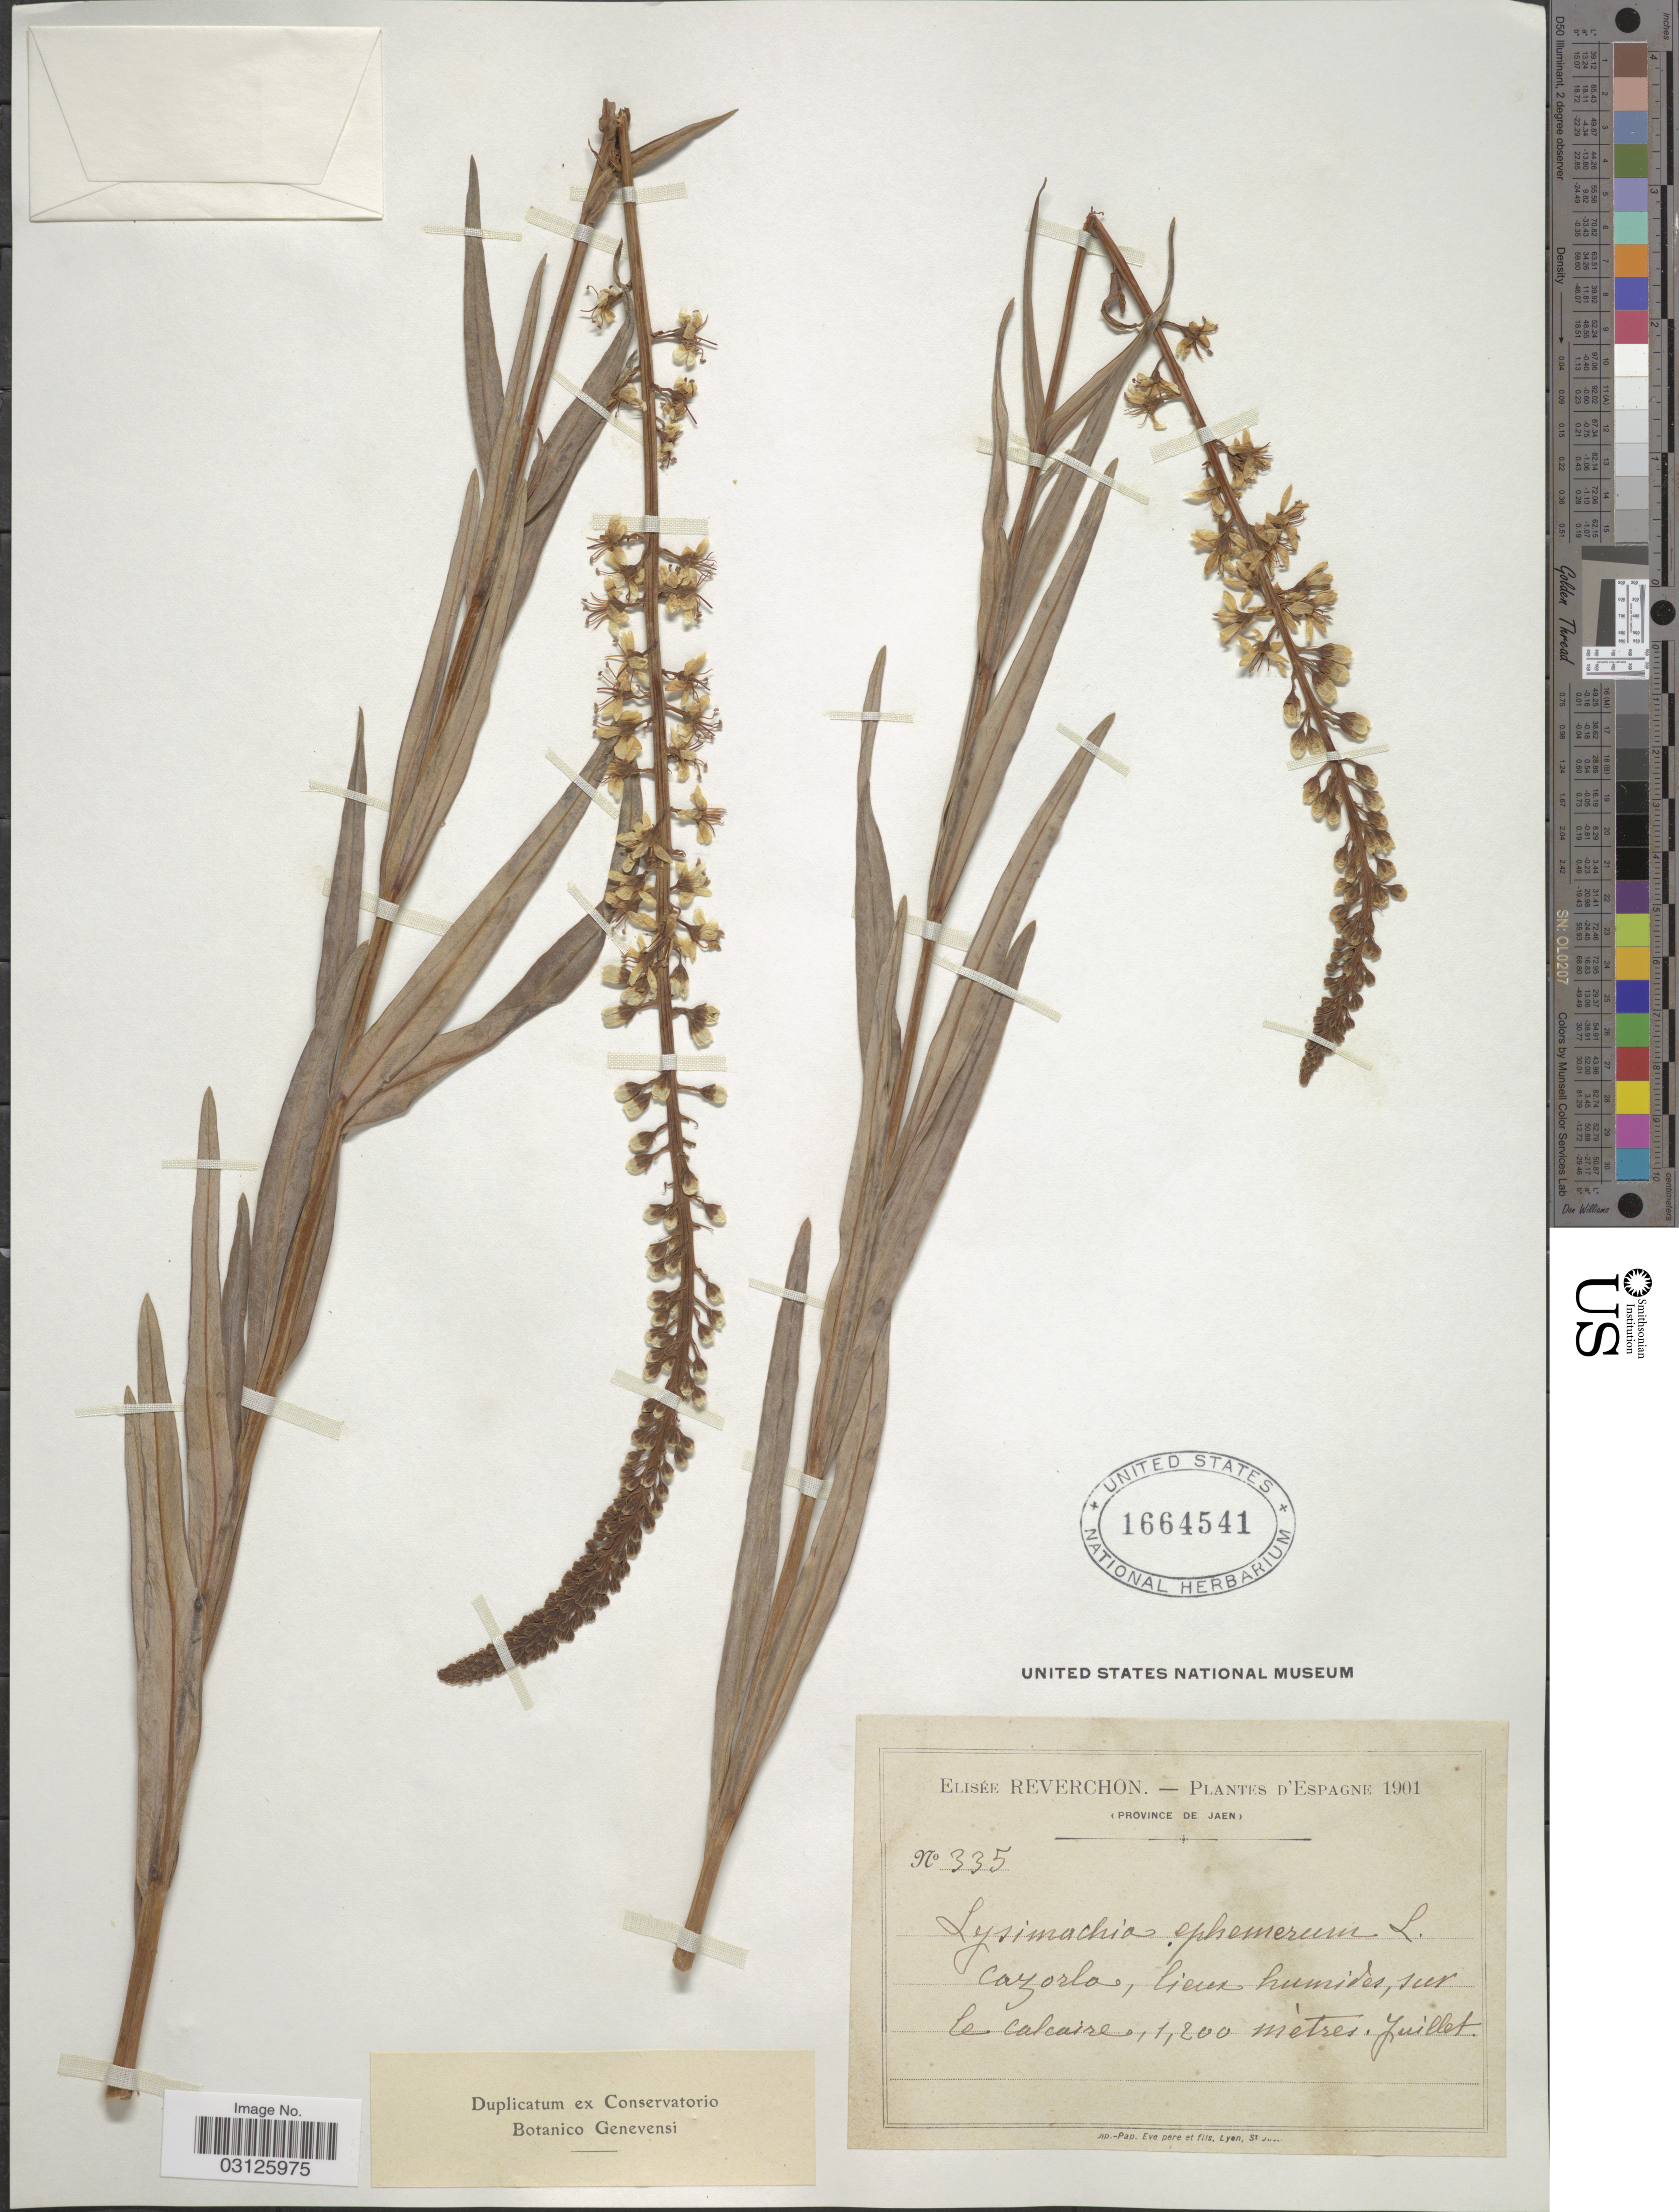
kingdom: Plantae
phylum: Tracheophyta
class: Magnoliopsida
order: Ericales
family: Primulaceae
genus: Lysimachia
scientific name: Lysimachia ephemerum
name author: L.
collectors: E. Reverchon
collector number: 335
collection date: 1901-07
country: Spain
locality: Espagne. Province de Jaen. Cazorla.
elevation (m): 1200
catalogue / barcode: US 1664541